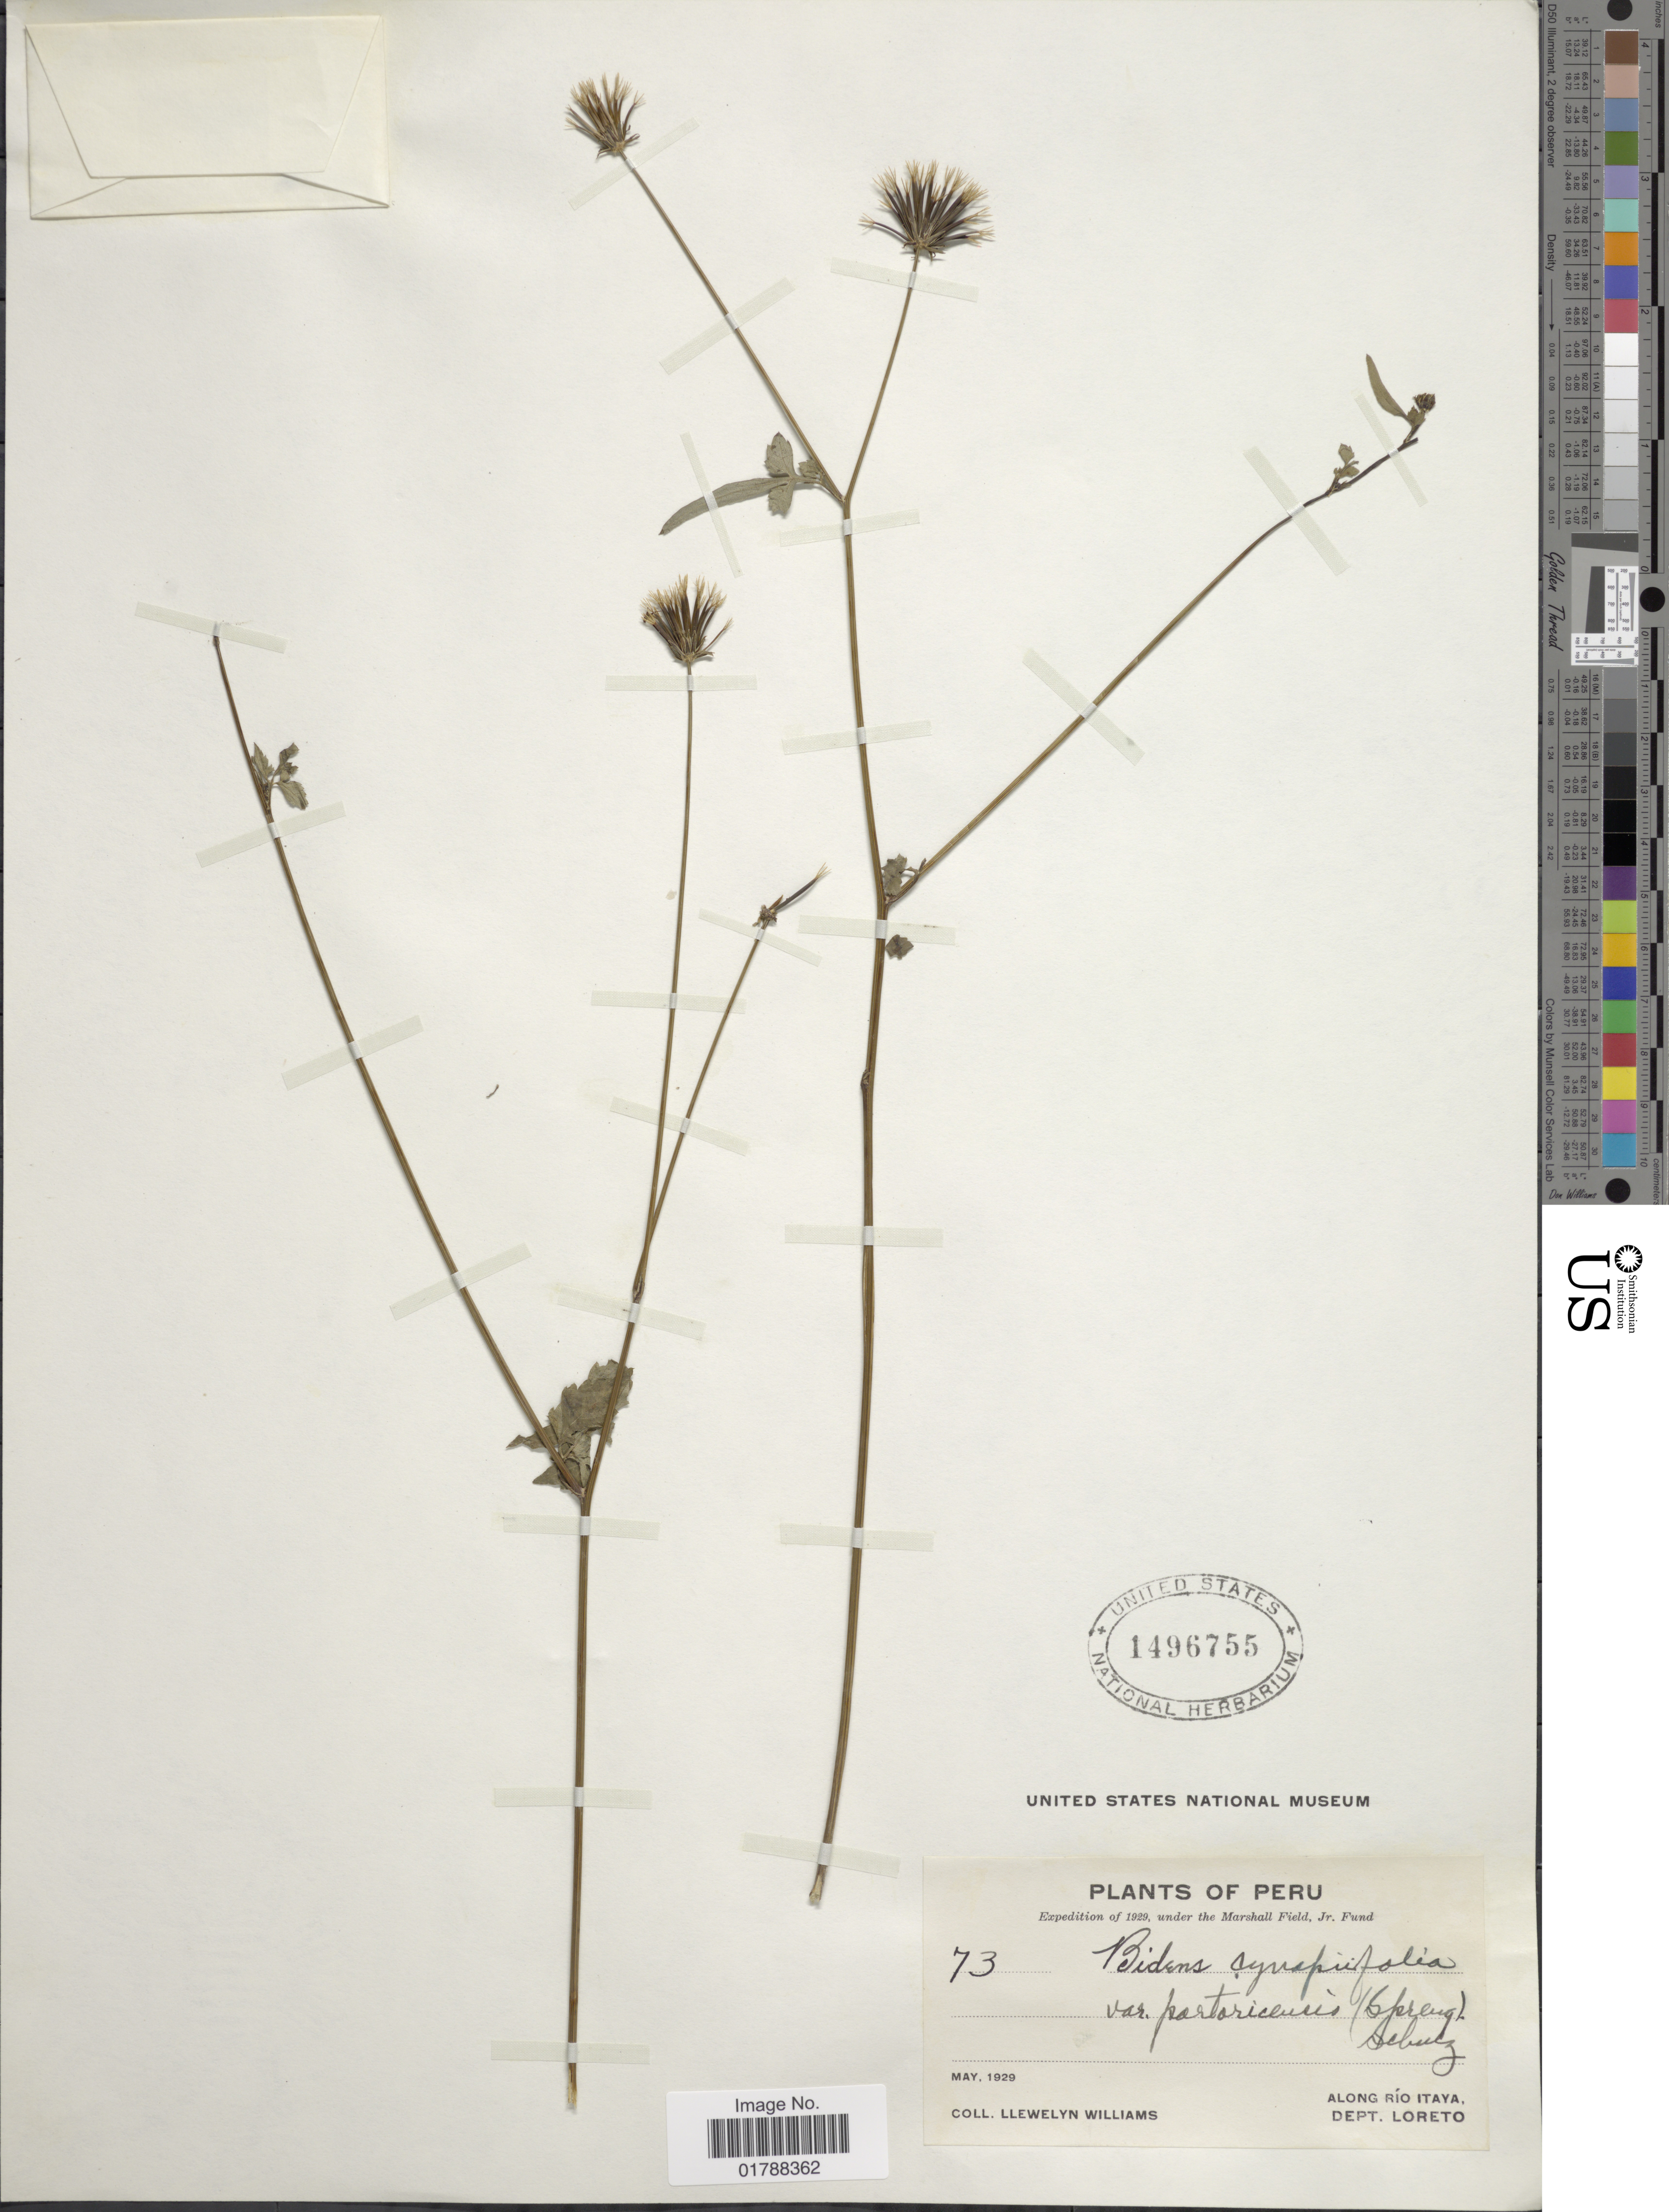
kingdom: Plantae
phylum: Tracheophyta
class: Magnoliopsida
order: Asterales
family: Asteraceae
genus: Bidens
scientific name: Bidens cynapiifolia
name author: Kunth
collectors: Ll. Williams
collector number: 73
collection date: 1929-05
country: Peru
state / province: Loreto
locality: Along Río Itaya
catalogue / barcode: US 1496755